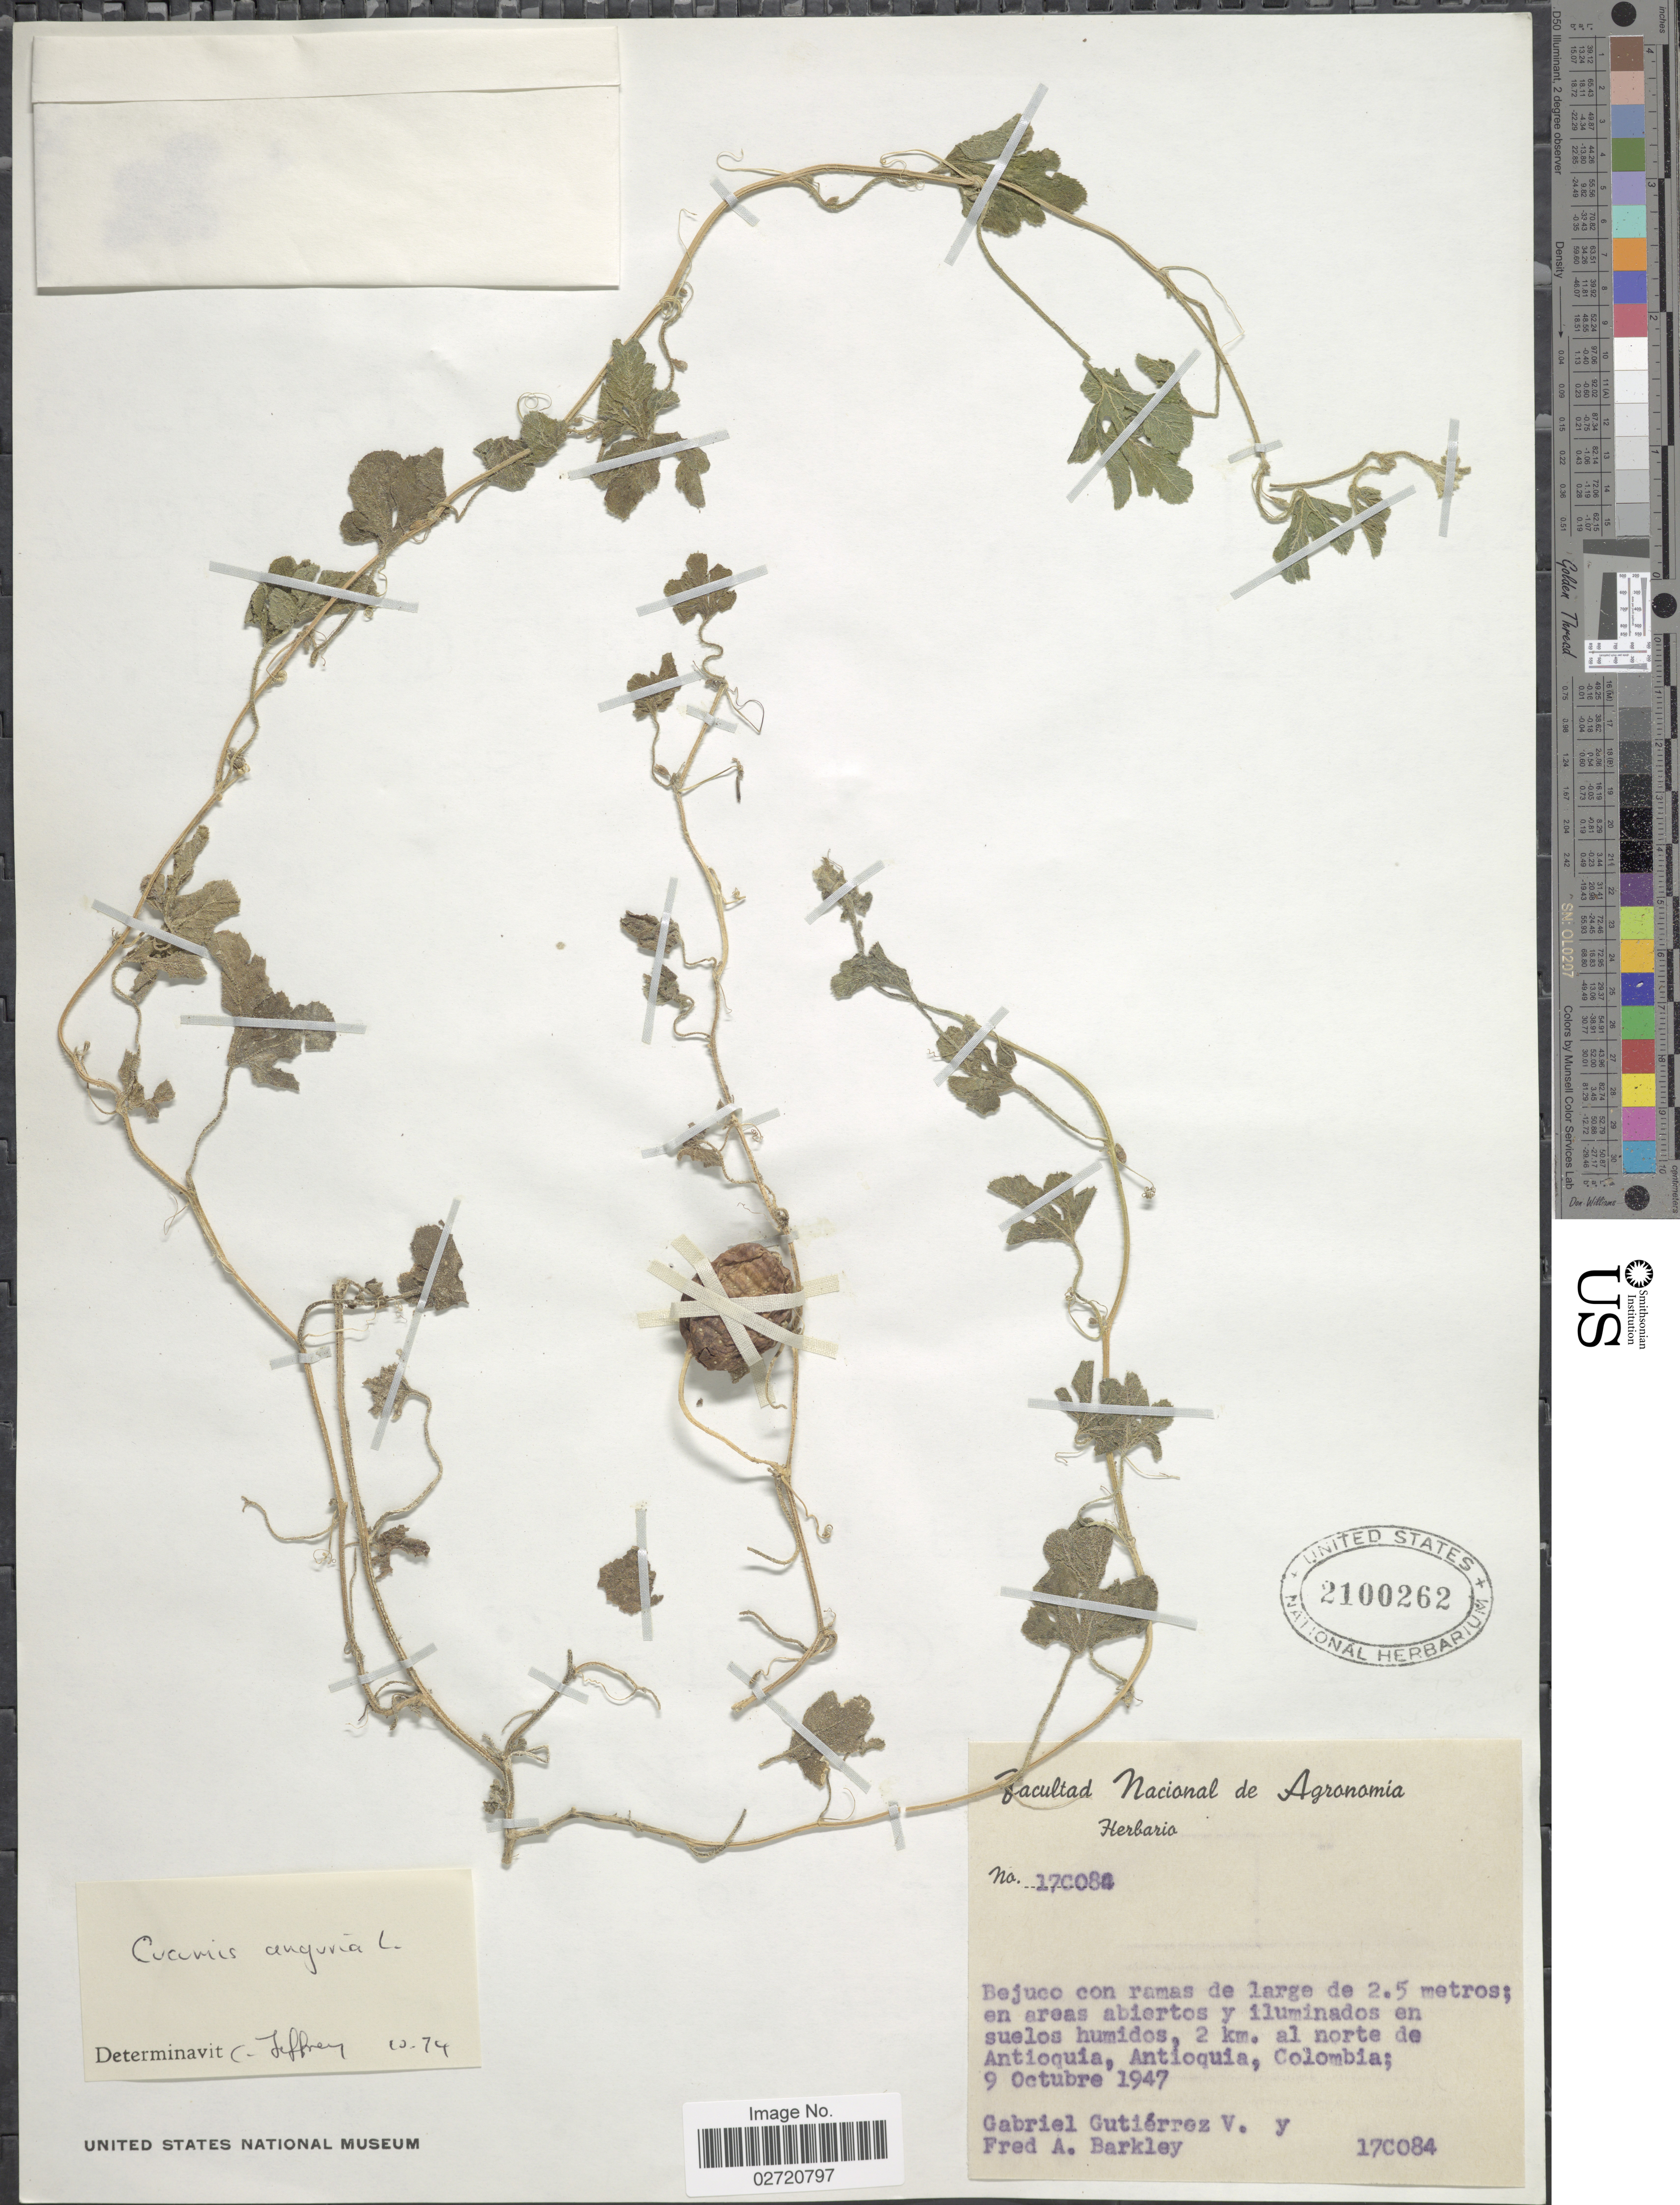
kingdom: Plantae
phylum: Tracheophyta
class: Magnoliopsida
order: Cucurbitales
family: Cucurbitaceae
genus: Cucumis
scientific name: Cucumis anguria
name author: L.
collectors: G. Gutiérrez V. & F. A. Barkley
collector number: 170084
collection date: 1947-10-09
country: Colombia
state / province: Antioquia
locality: En areas abiertos y iluminados en suelos humidos, 2 km. al norte de Antioquia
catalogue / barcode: US 2100262